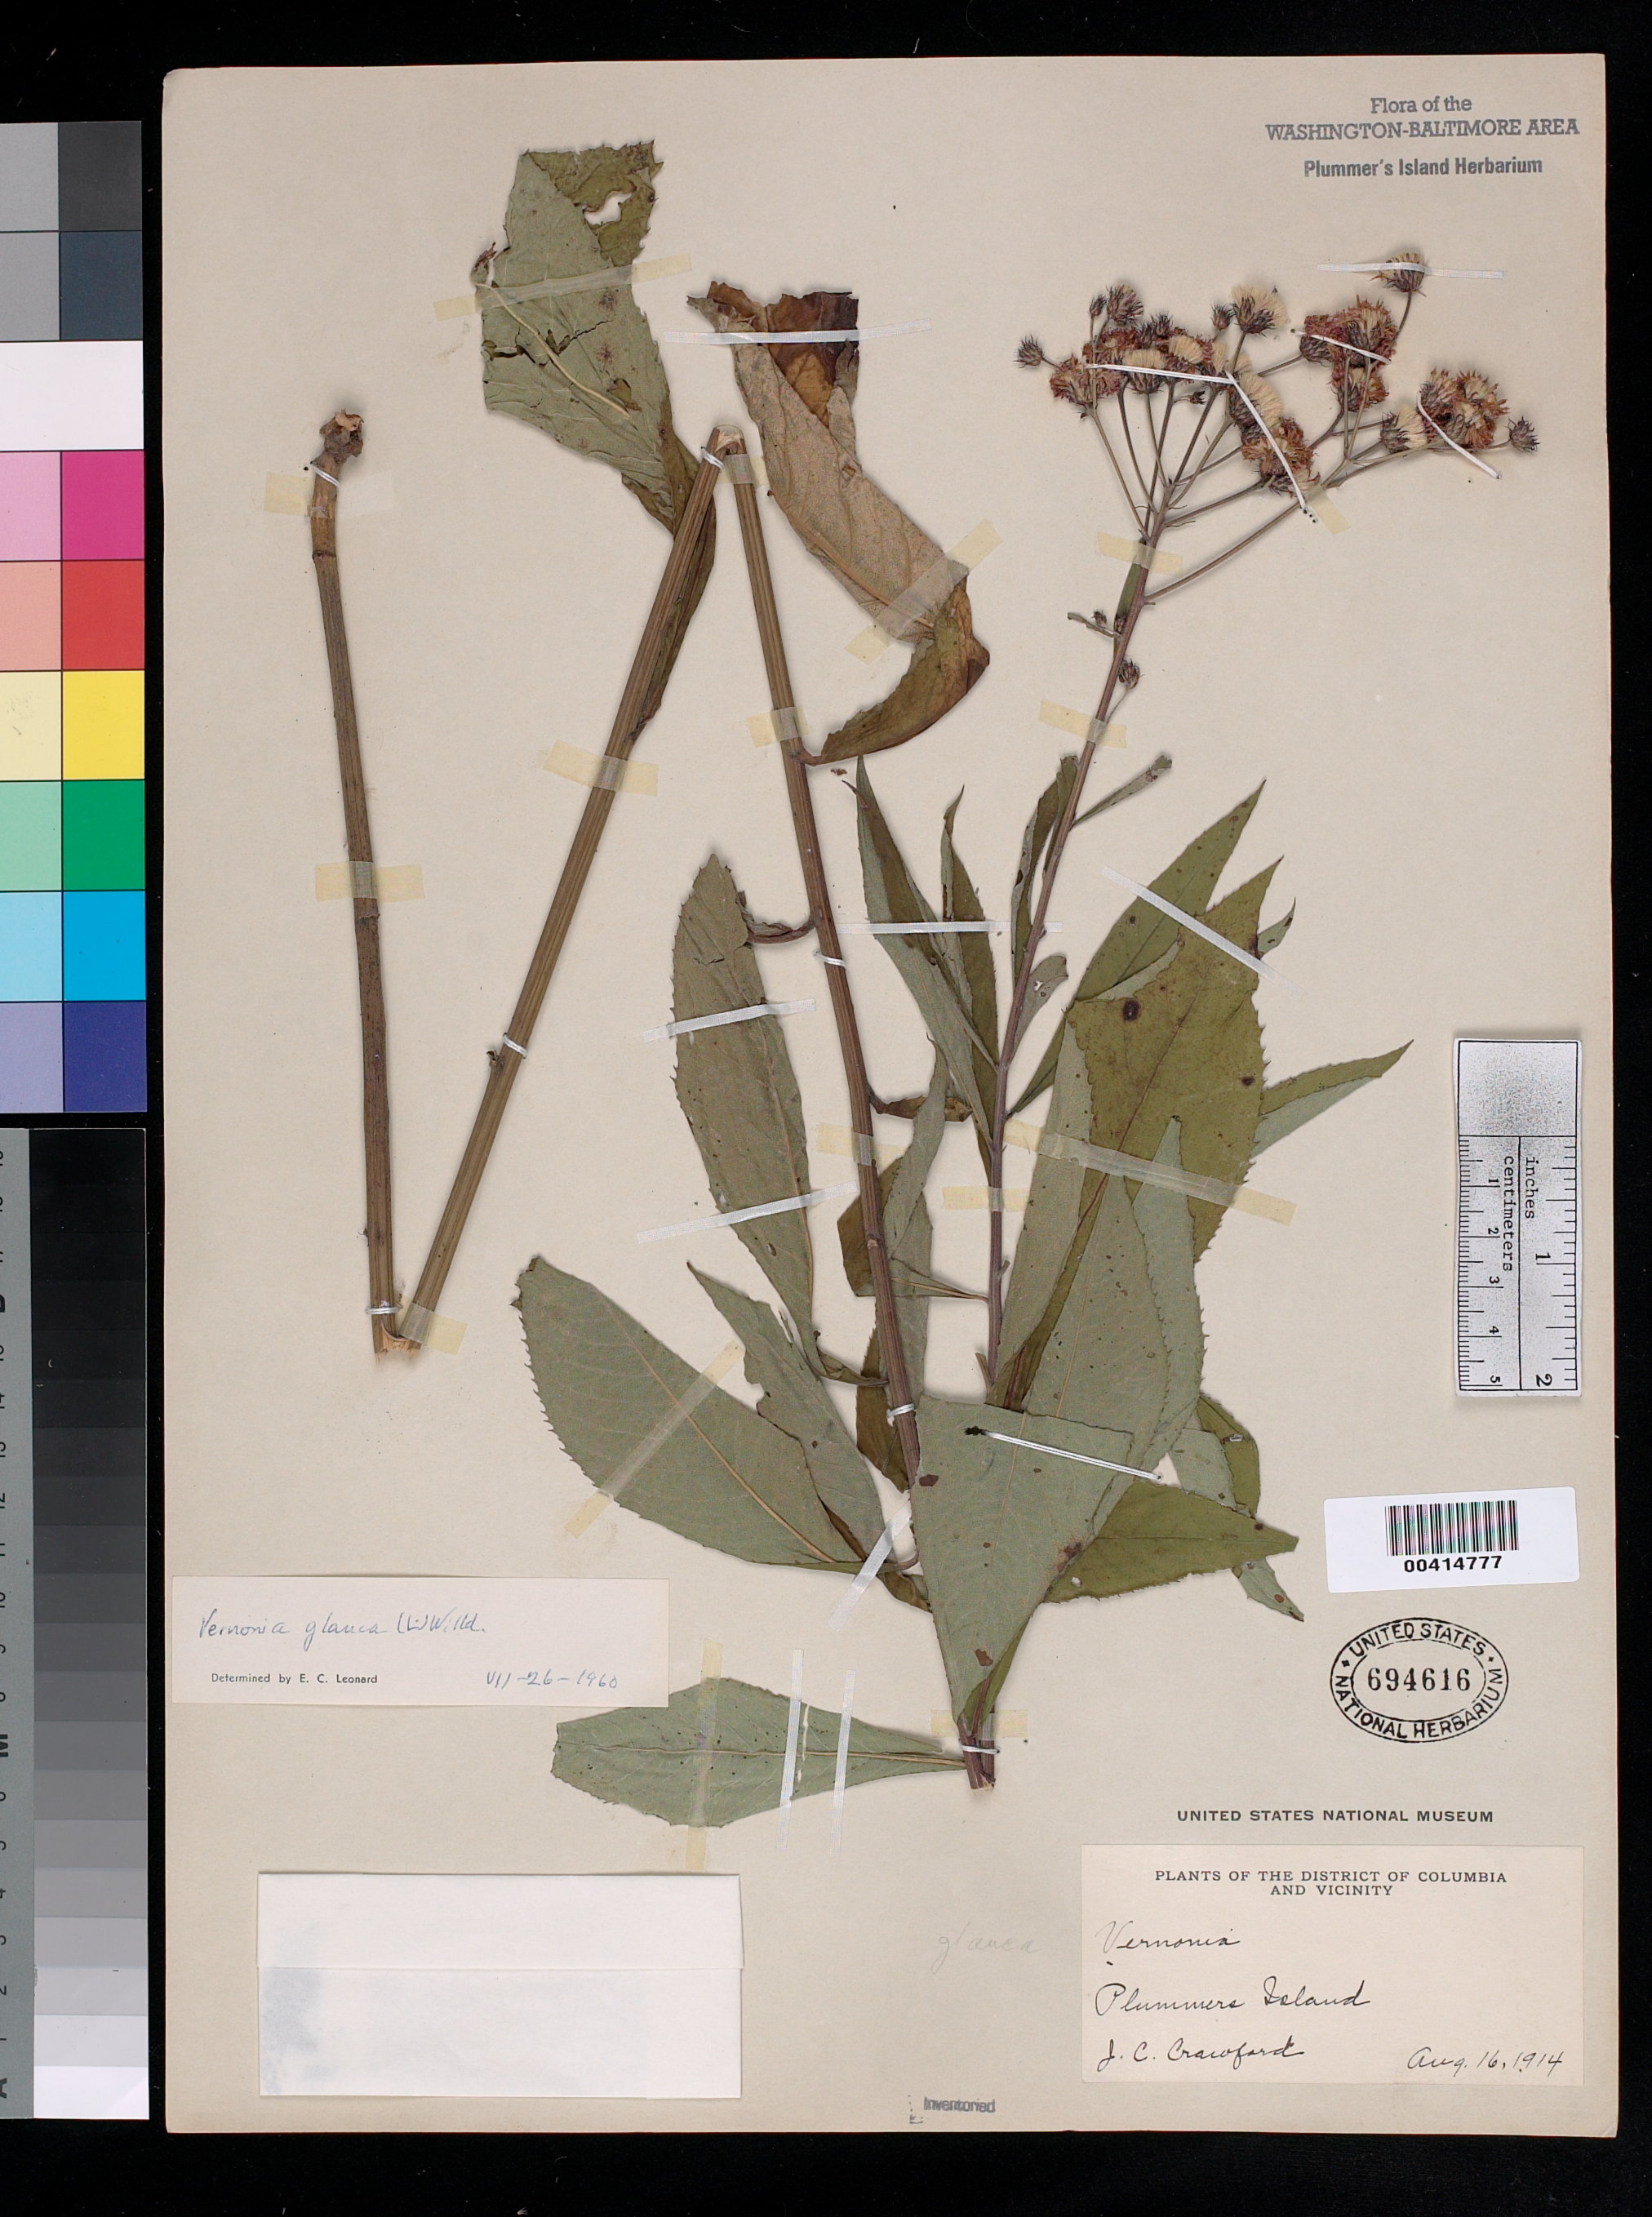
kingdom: Plantae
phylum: Tracheophyta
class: Magnoliopsida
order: Asterales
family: Asteraceae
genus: Vernonia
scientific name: Vernonia glauca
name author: (L.) Willd.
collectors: J. Crawford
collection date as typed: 16 Aug 1914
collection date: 1914-08-16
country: United States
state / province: Maryland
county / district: Montgomery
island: Plummers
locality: Plummer's Island C. & O. Canal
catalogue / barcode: US 695616